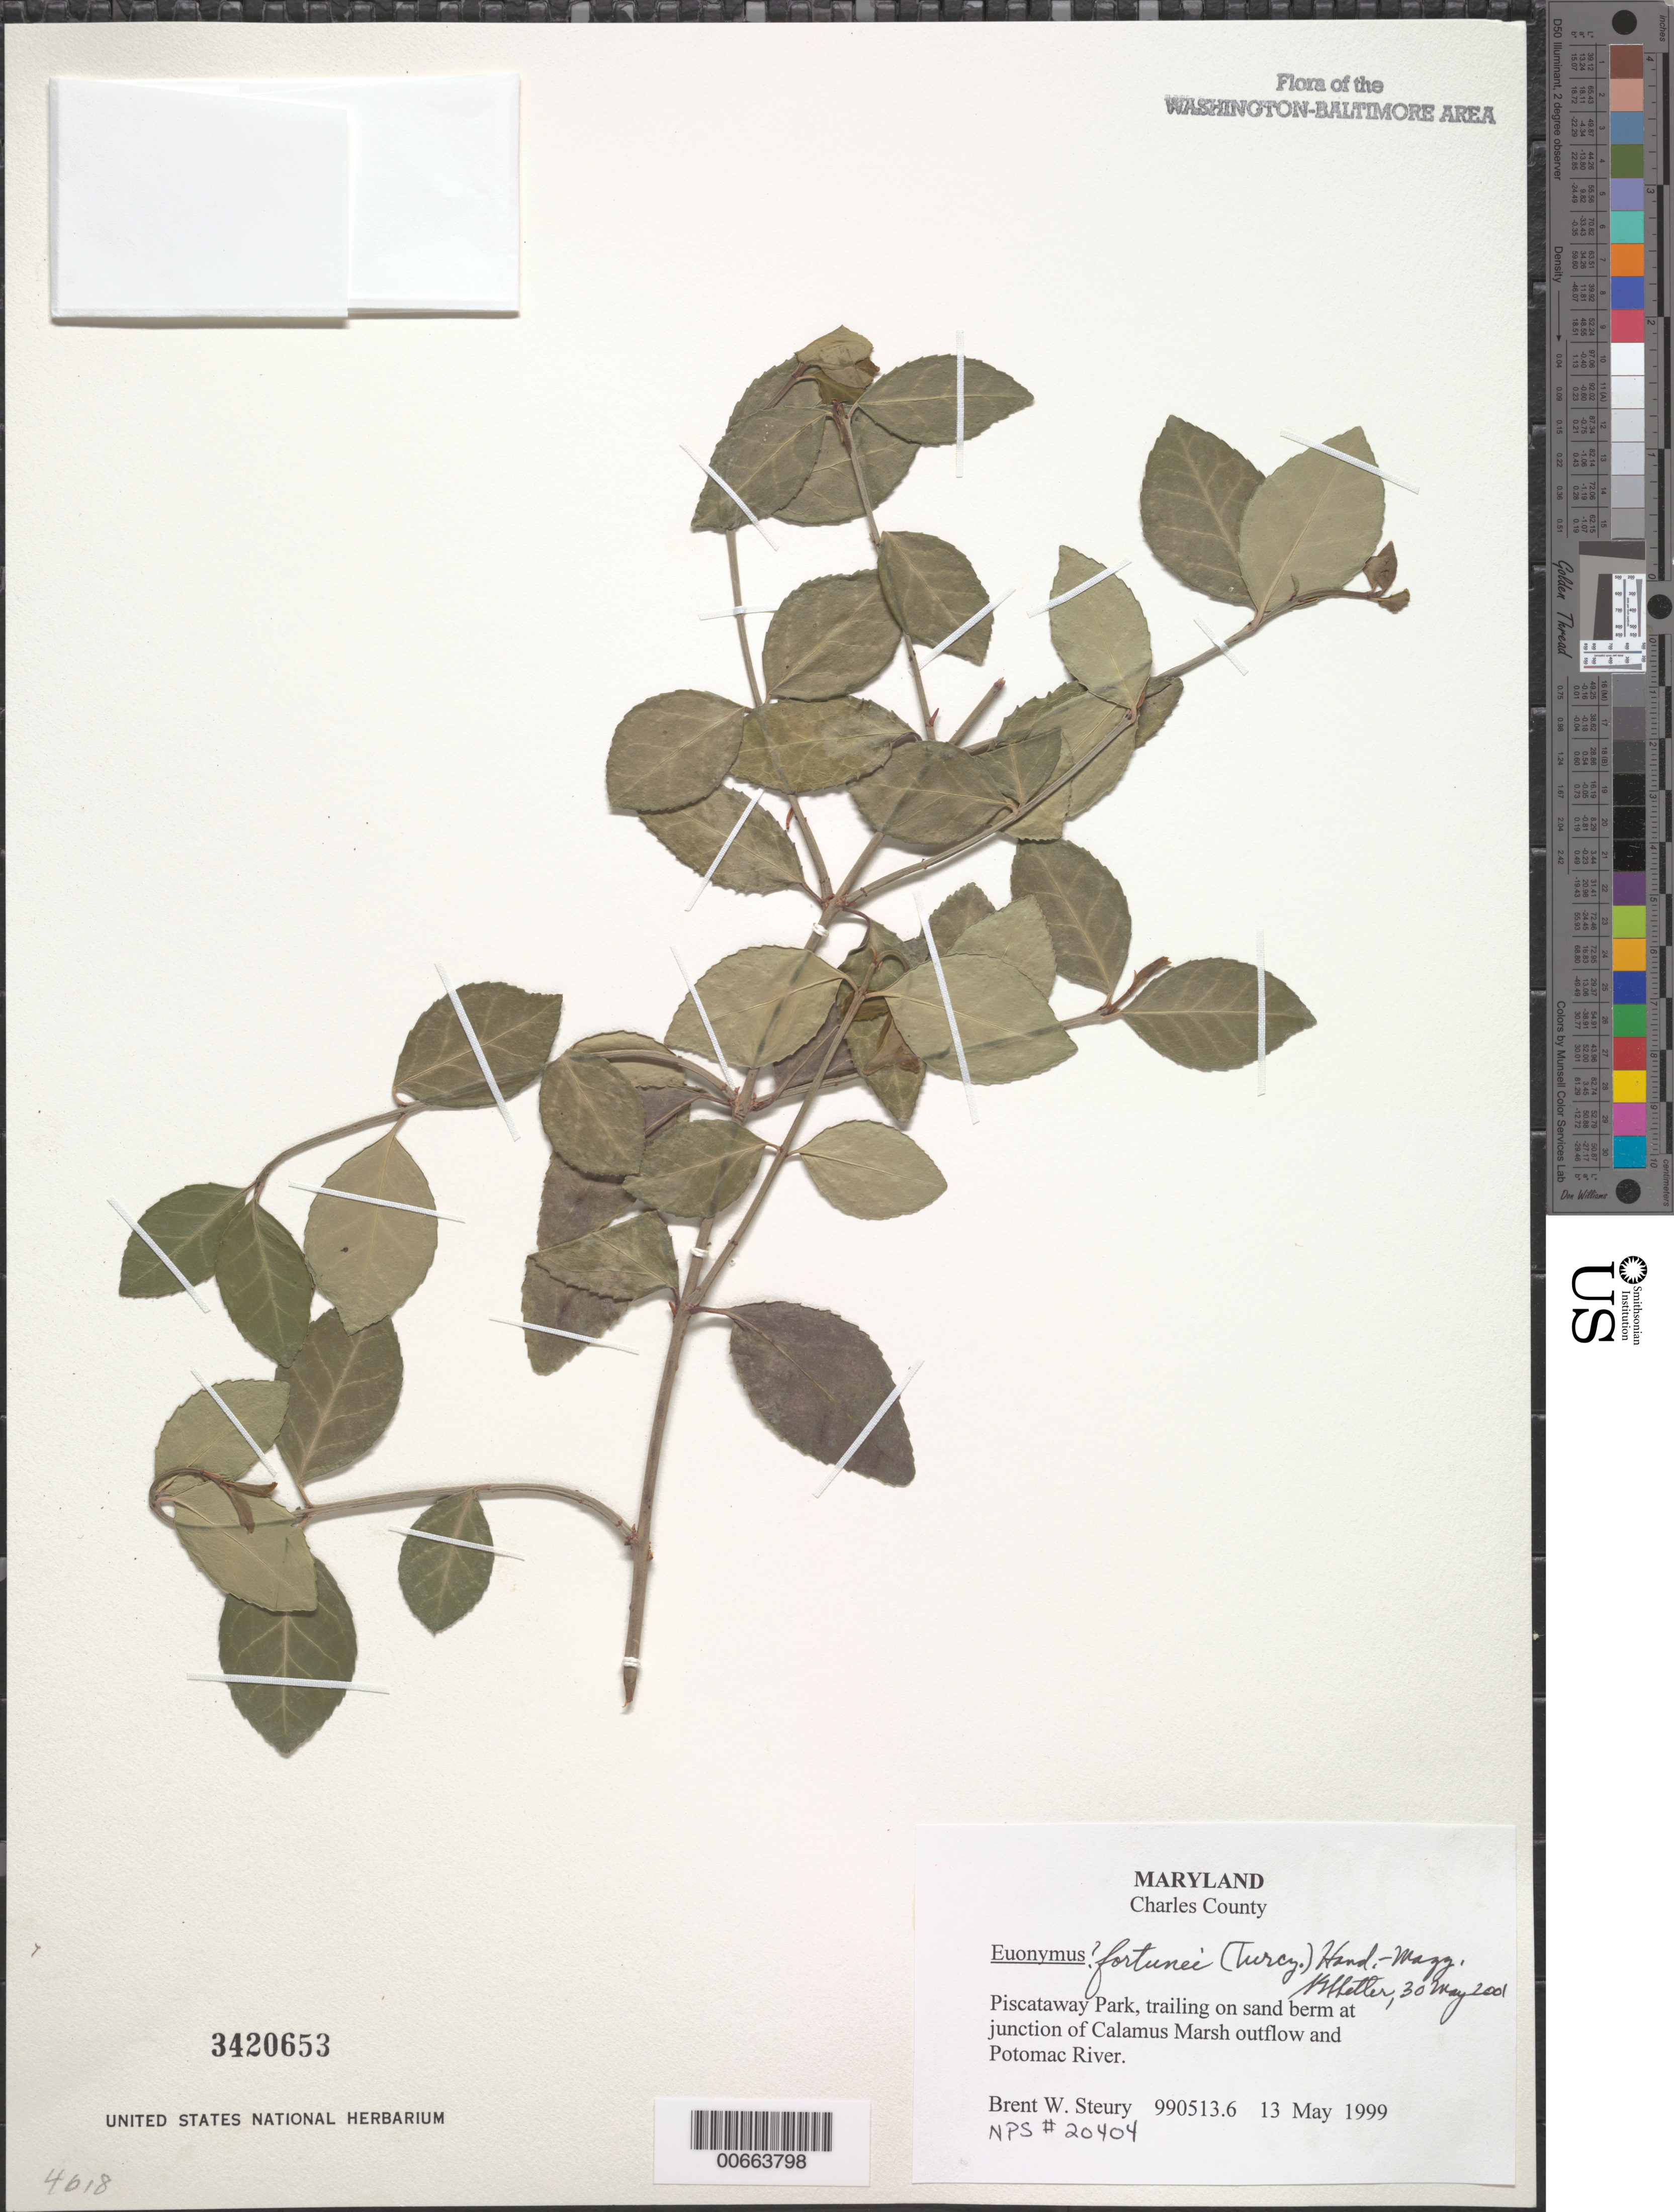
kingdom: Plantae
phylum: Tracheophyta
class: Magnoliopsida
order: Celastrales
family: Celastraceae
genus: Euonymus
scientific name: Euonymus fortunei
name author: (Turcz.) Hand.-Mazz.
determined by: Shetler, Stanwyn G., (US), NMNH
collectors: B. Steury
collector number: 990513.6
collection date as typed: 13 May 1999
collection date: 1999-05-13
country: United States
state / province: Maryland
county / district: Prince George's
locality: Piscataway Park, at junction of Calamus Marsh outflow and Potomac River.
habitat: Trailing on sand berm.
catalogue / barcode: US 3420653